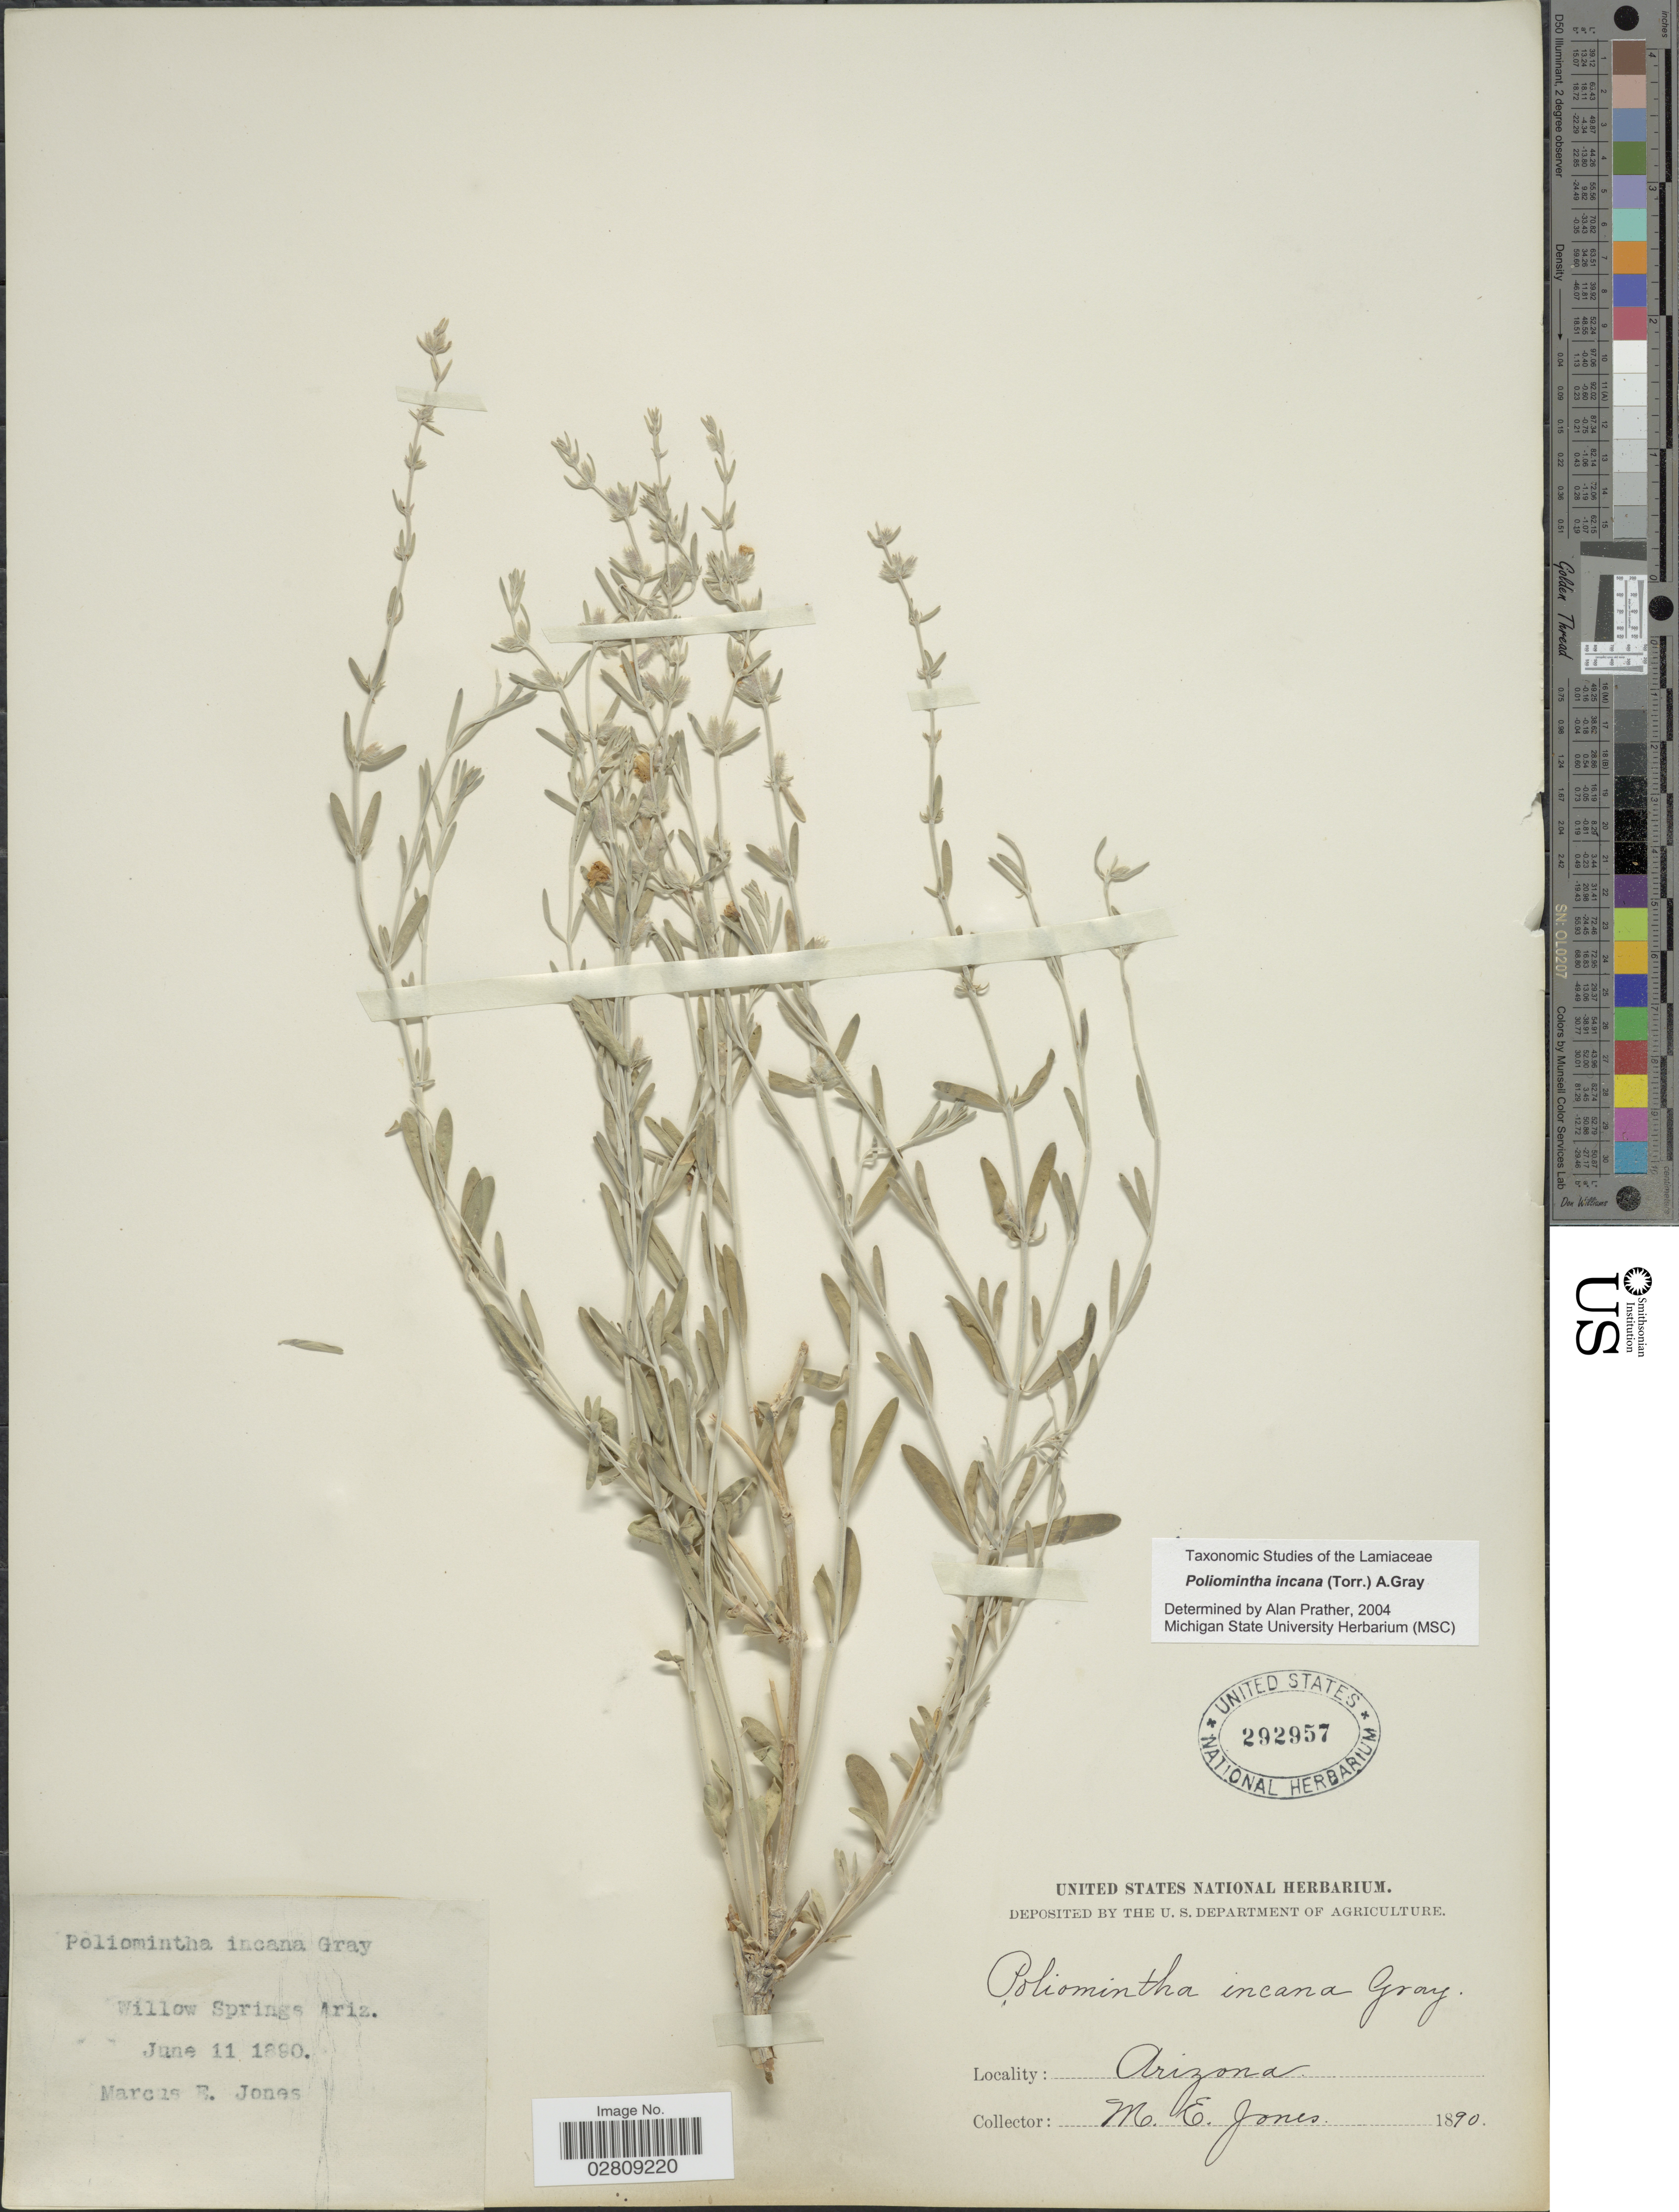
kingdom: Plantae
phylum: Tracheophyta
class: Magnoliopsida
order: Lamiales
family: Lamiaceae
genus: Poliomintha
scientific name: Poliomintha incana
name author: (Torr.) A. Gray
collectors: M. E. Jones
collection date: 1890-06-11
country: United States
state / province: Arizona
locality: Willow Springs.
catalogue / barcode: US 292957